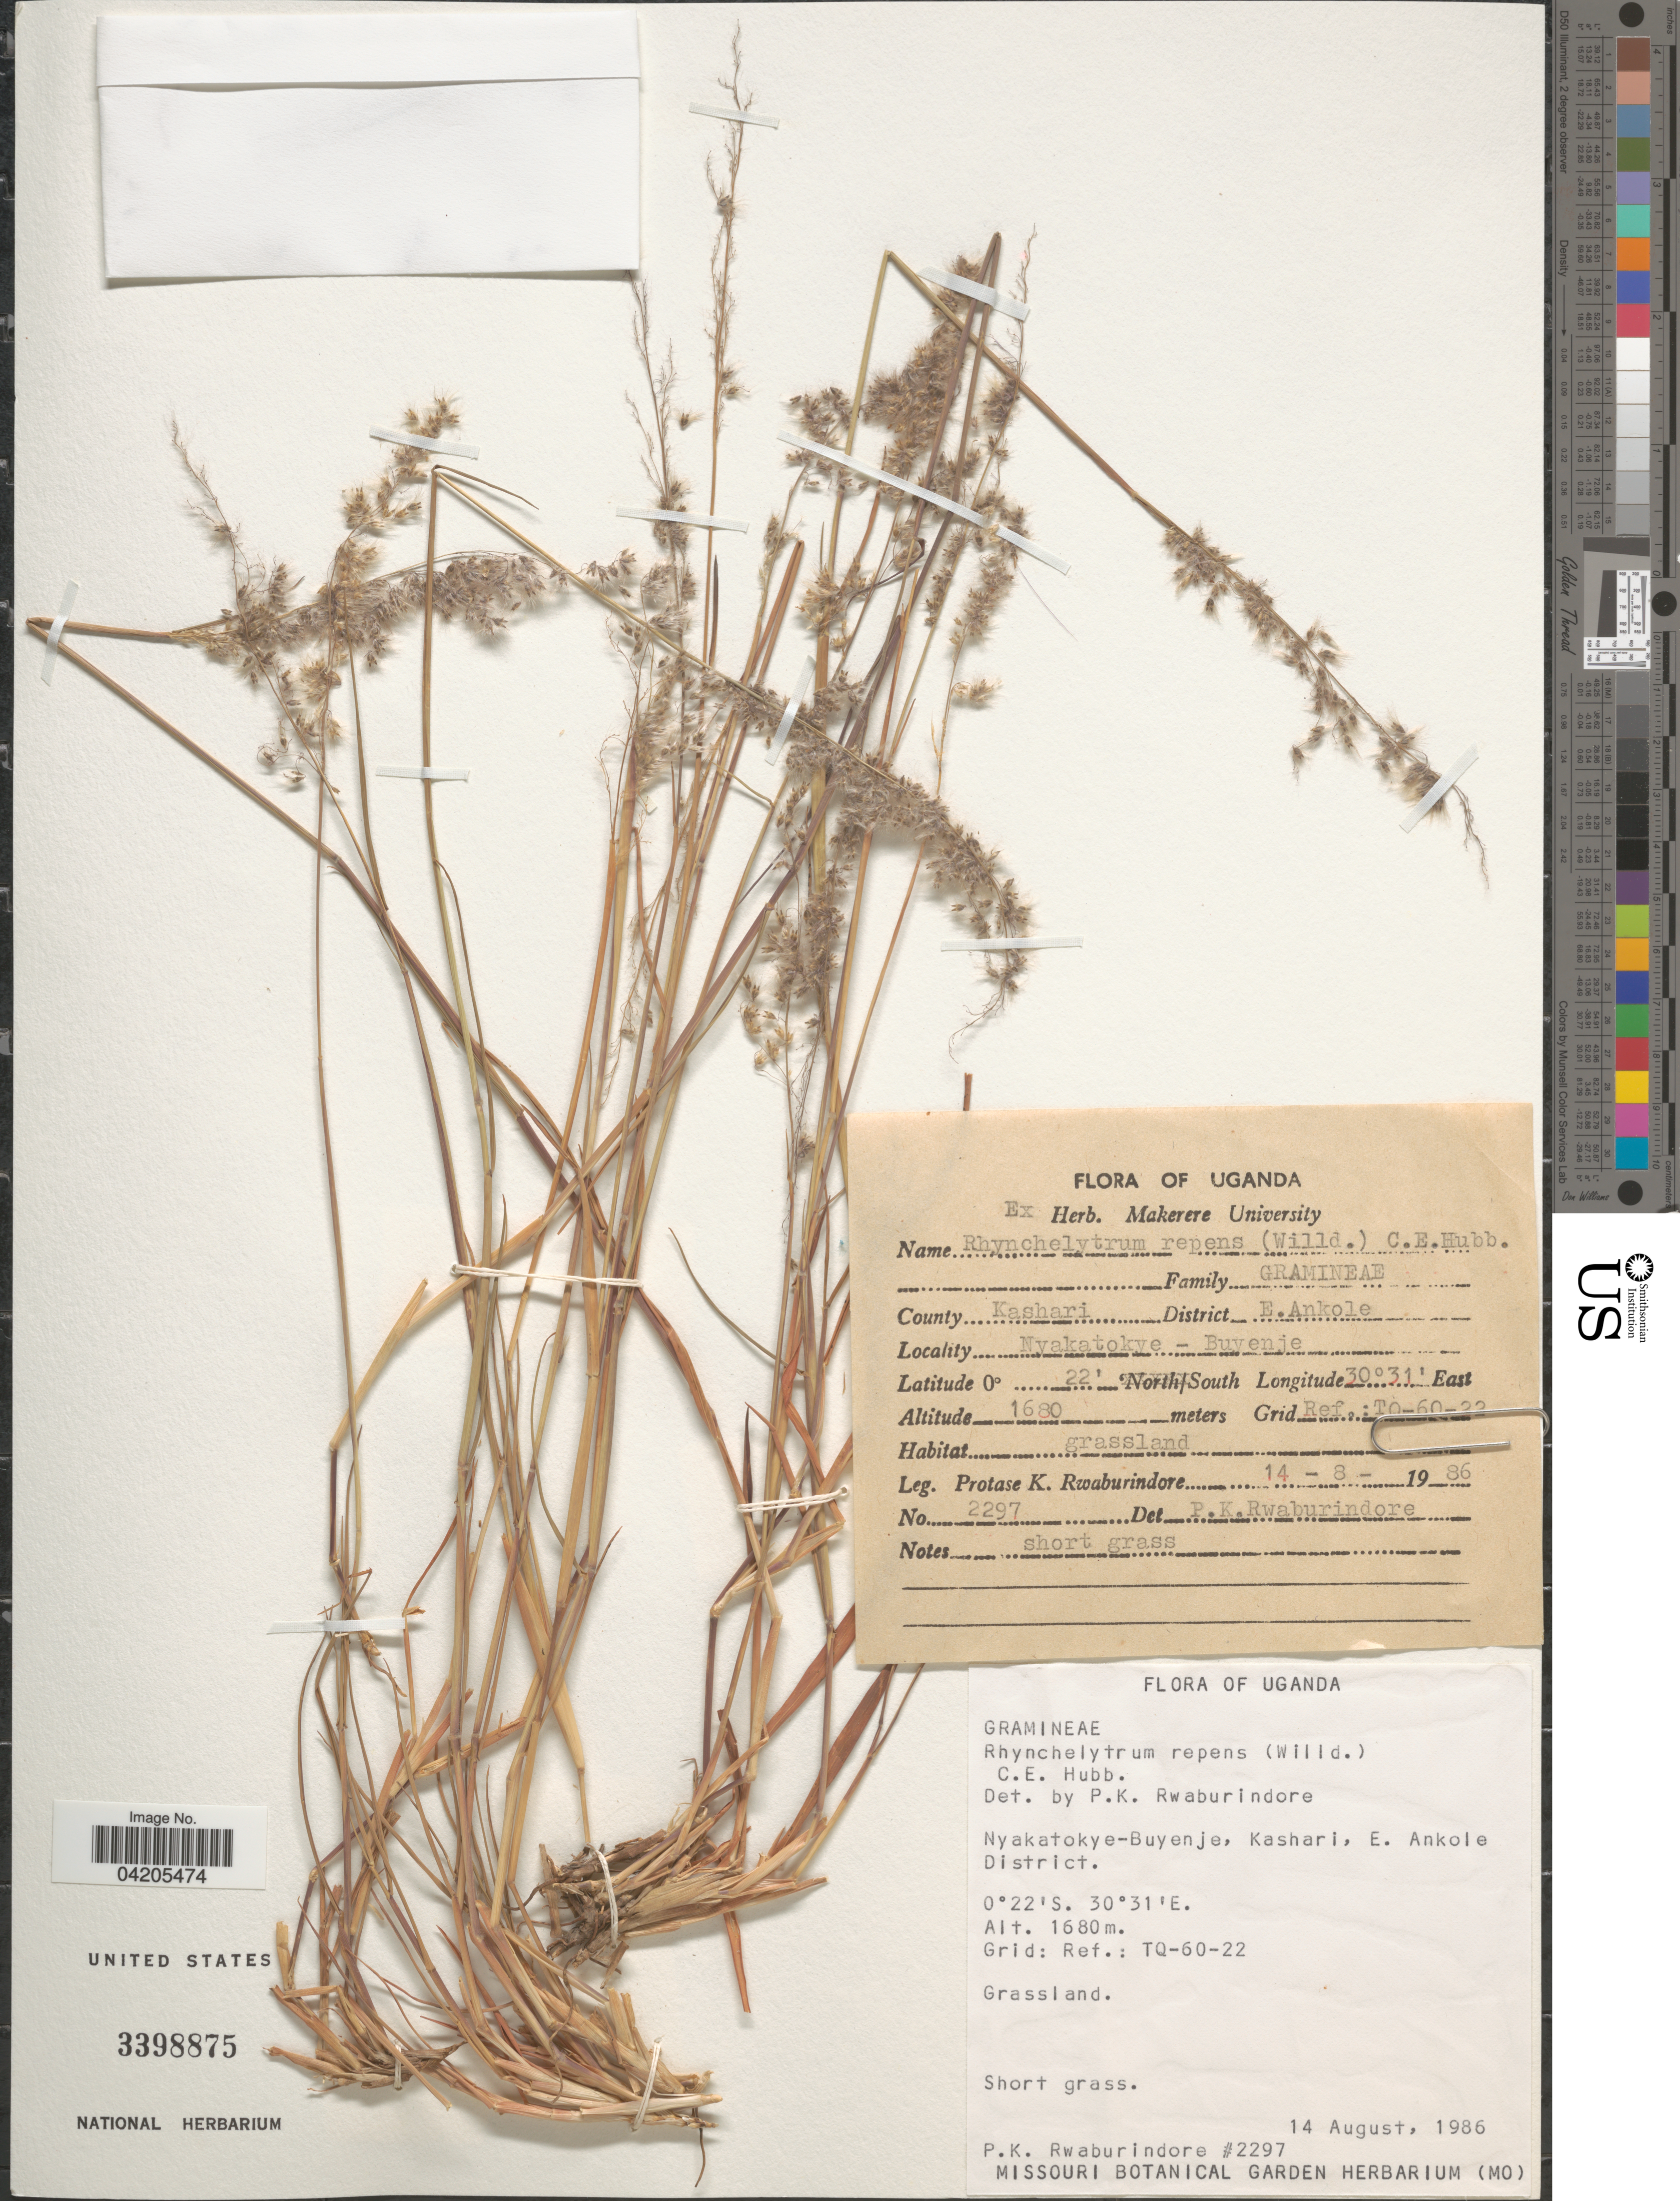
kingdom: Plantae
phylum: Tracheophyta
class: Liliopsida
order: Poales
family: Poaceae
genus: Melinis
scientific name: Melinis repens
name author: (Willd.) Zizka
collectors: P. Rwaburindore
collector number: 2297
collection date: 1986-08-14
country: Uganda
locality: County Kashari. District E. Ankole. Nyakatokye - Buyenje. Grid Ref.: TQ-60-22.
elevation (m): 1680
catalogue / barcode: US 3398875